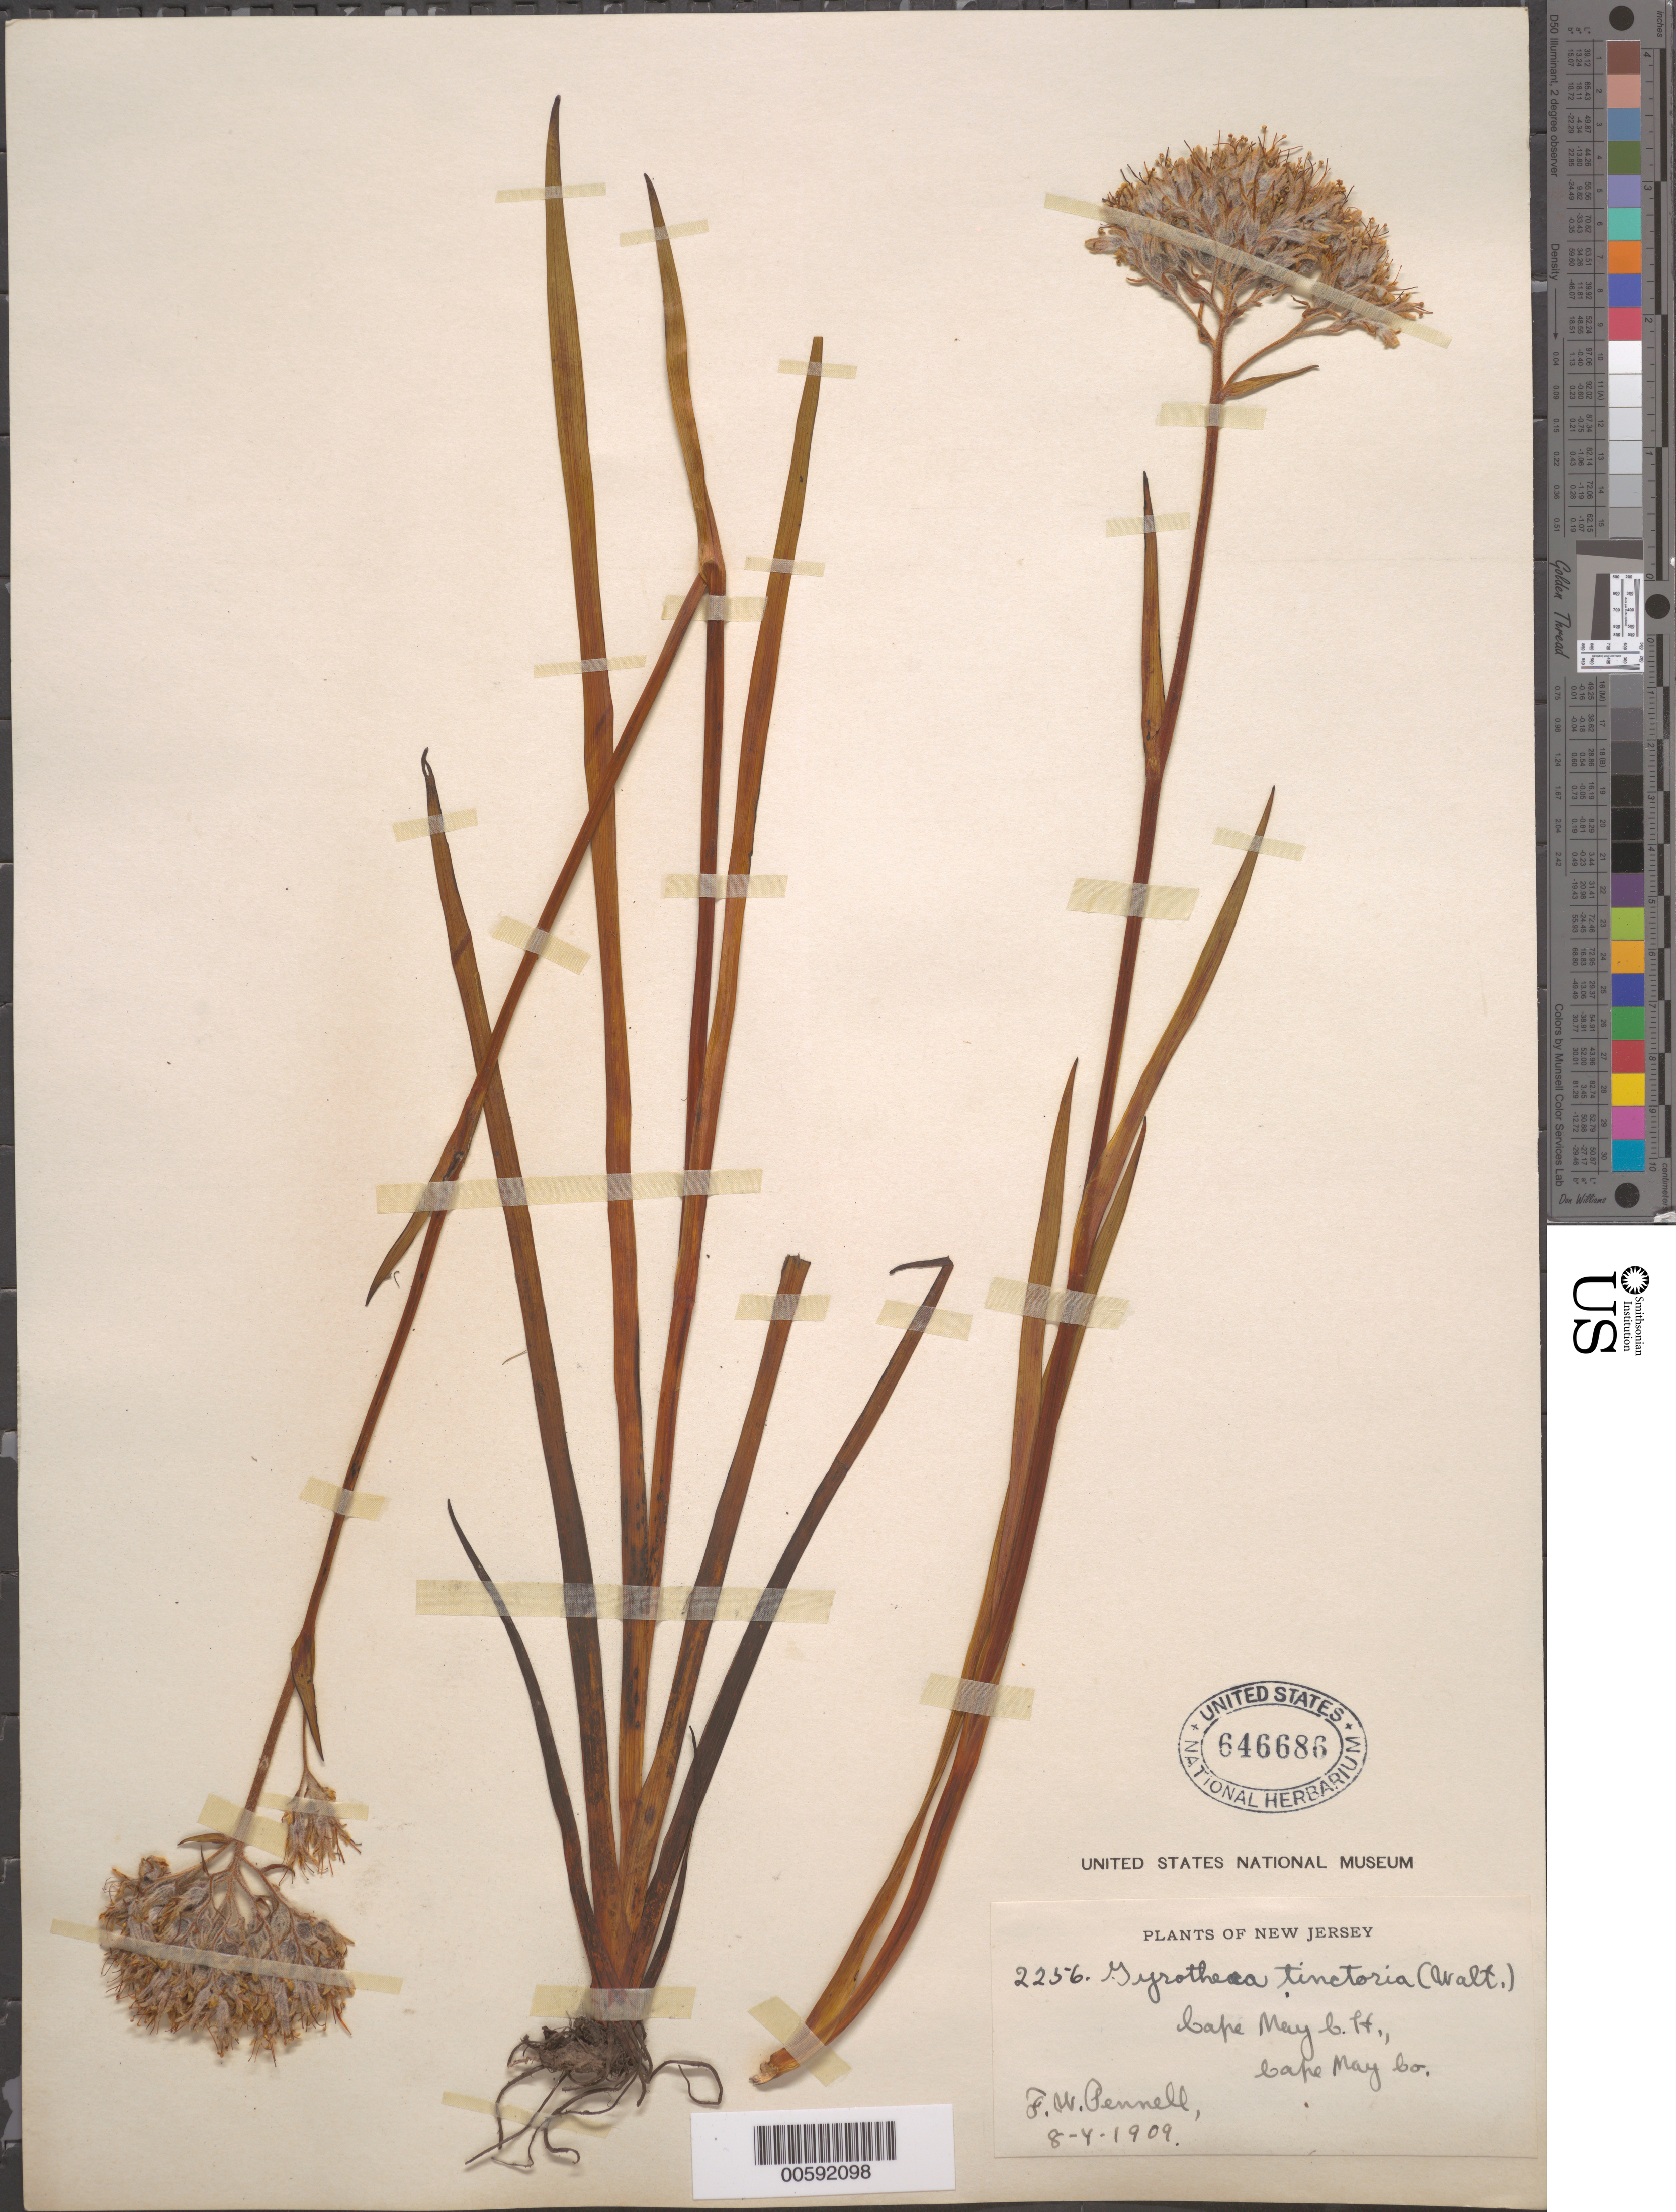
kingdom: Plantae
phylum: Tracheophyta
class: Liliopsida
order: Commelinales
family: Haemodoraceae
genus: Lachnanthes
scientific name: Lachnanthes tinctoria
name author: (Walter ex J.F. Gmel.) Elliott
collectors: F. W. Pennell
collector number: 2256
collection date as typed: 04 Aug 1909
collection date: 1909-08-04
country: United States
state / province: New Jersey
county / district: Cape May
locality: Cape May C. Point.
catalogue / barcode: US 646686